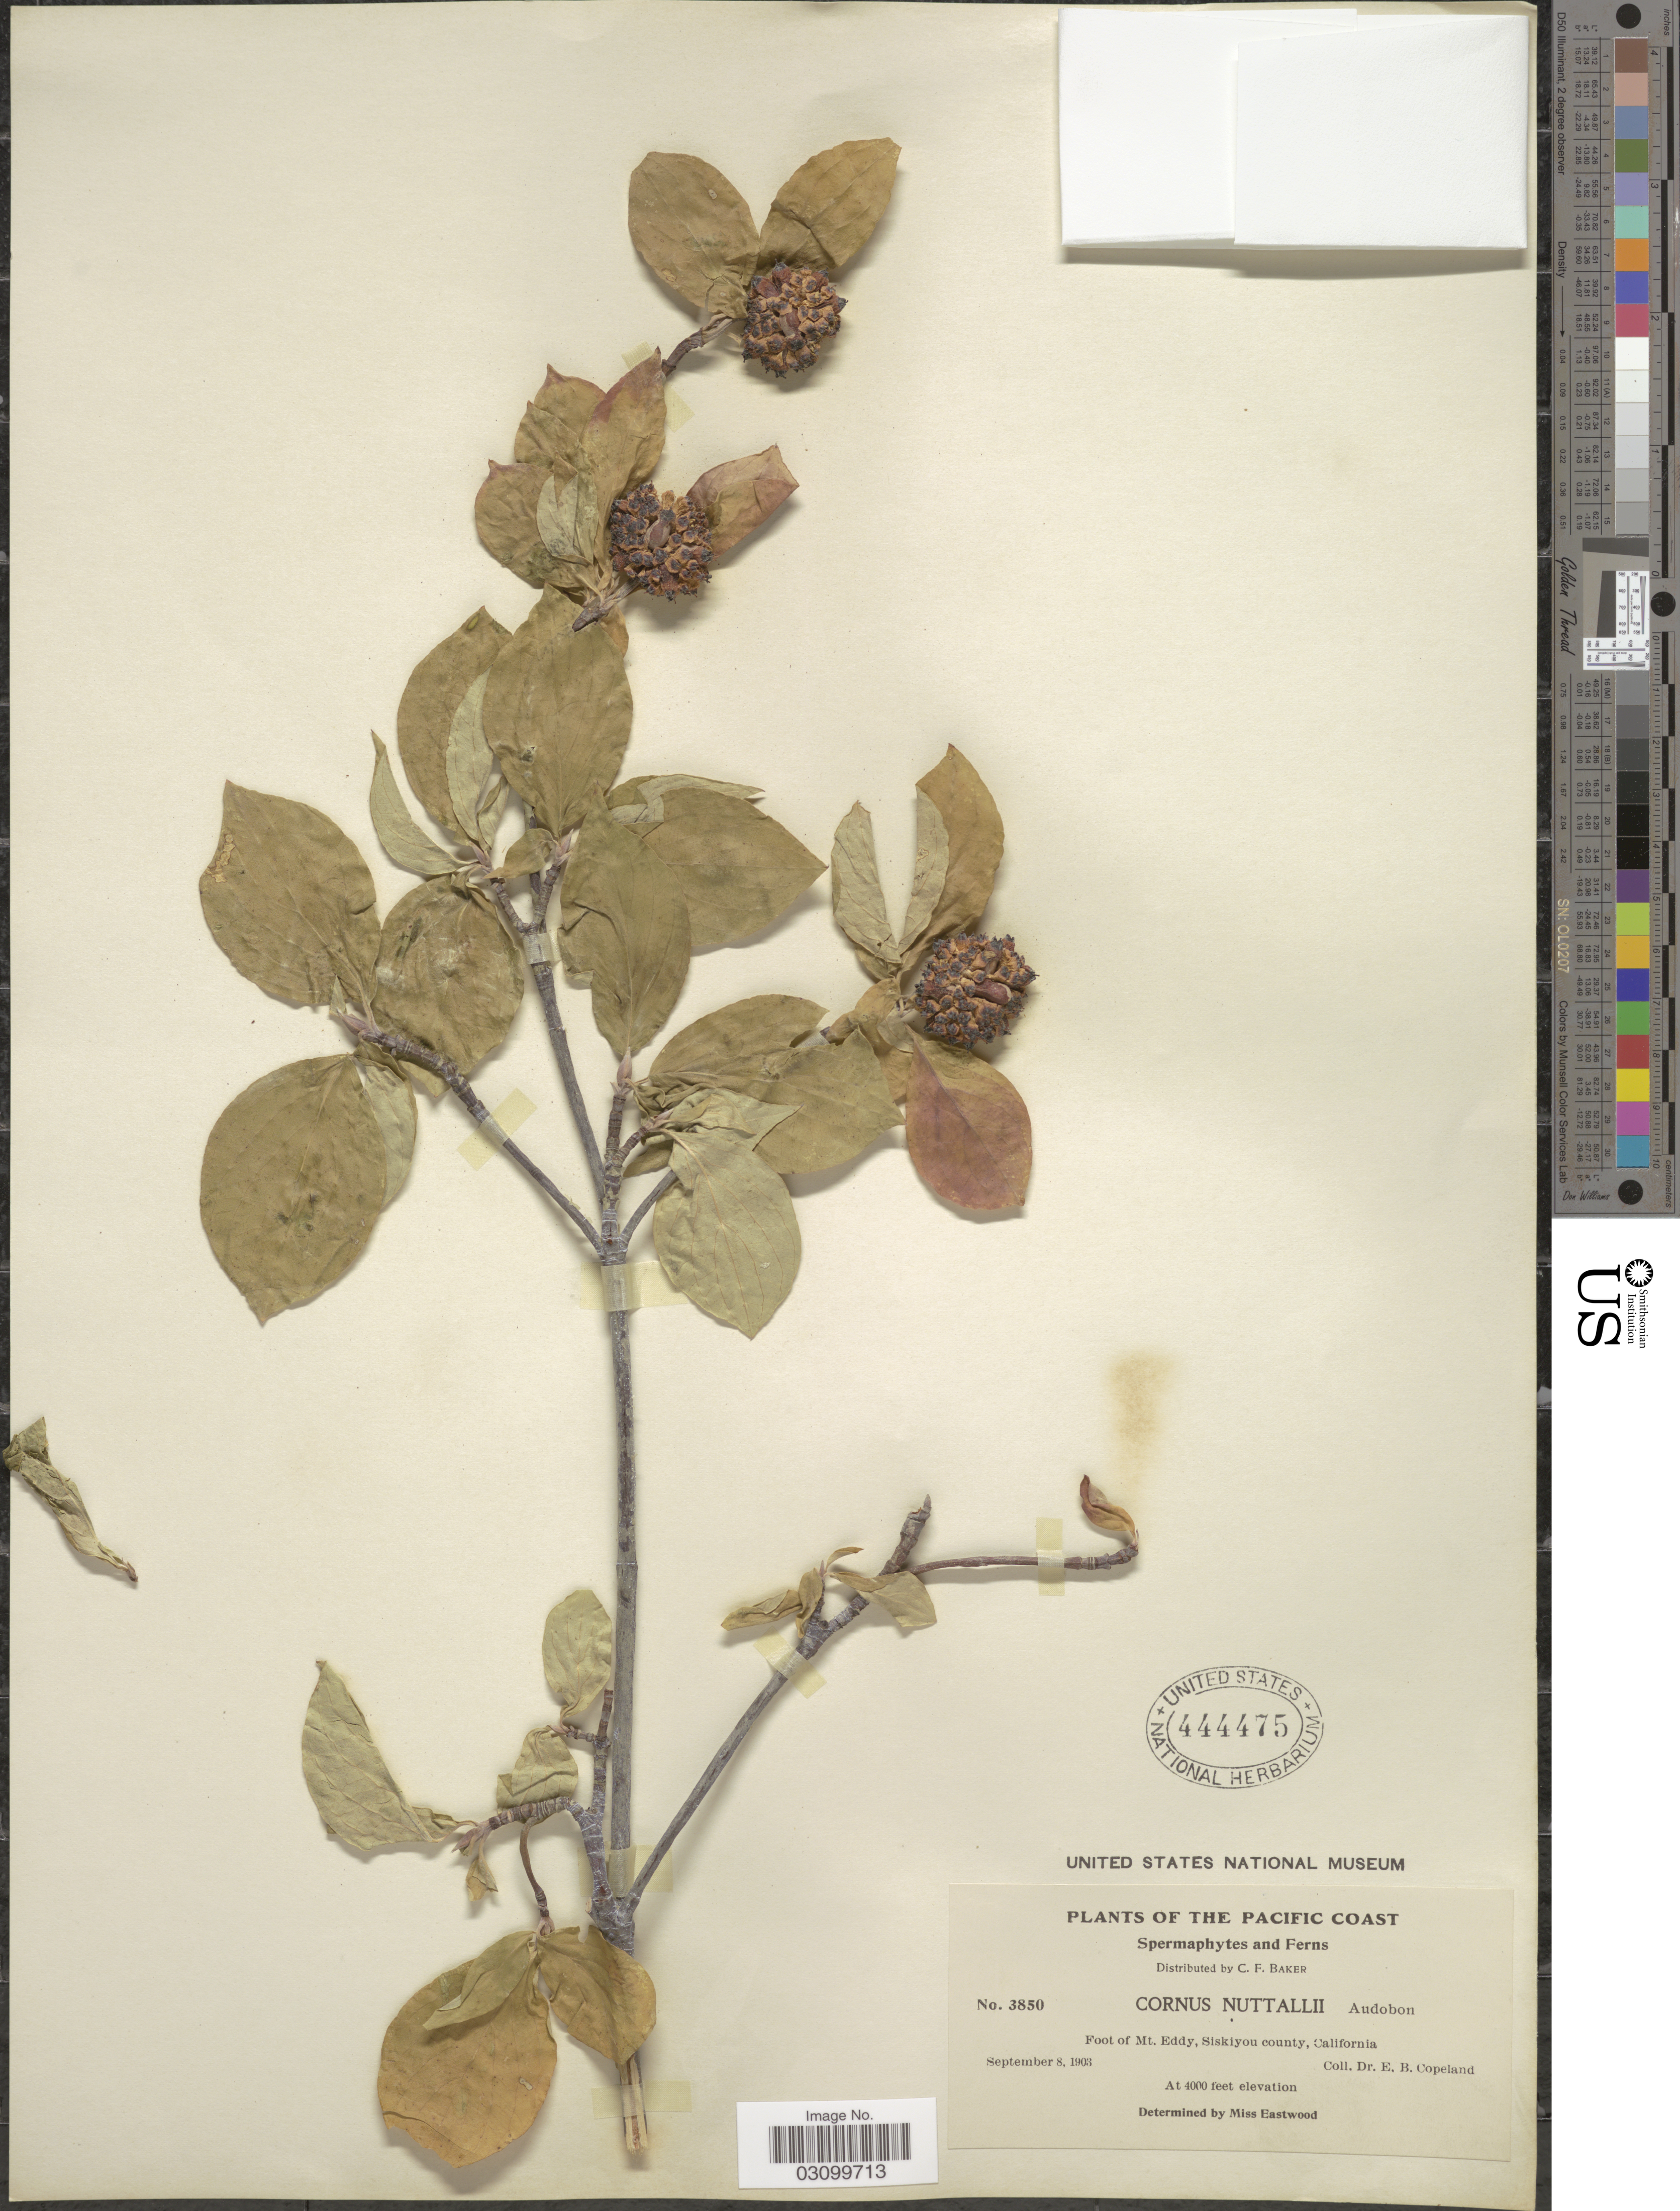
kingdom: Plantae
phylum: Tracheophyta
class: Magnoliopsida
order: Cornales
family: Cornaceae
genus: Cornus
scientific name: Cornus nuttallii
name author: Audubon ex Torr. & A. Gray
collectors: E. B. Copeland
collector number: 3850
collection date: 1903-09-08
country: United States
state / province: California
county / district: Siskiyou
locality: The Pacific Coast. Foot of Mt. Eddy, Siskiyou county.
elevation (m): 1219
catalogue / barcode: US 444475